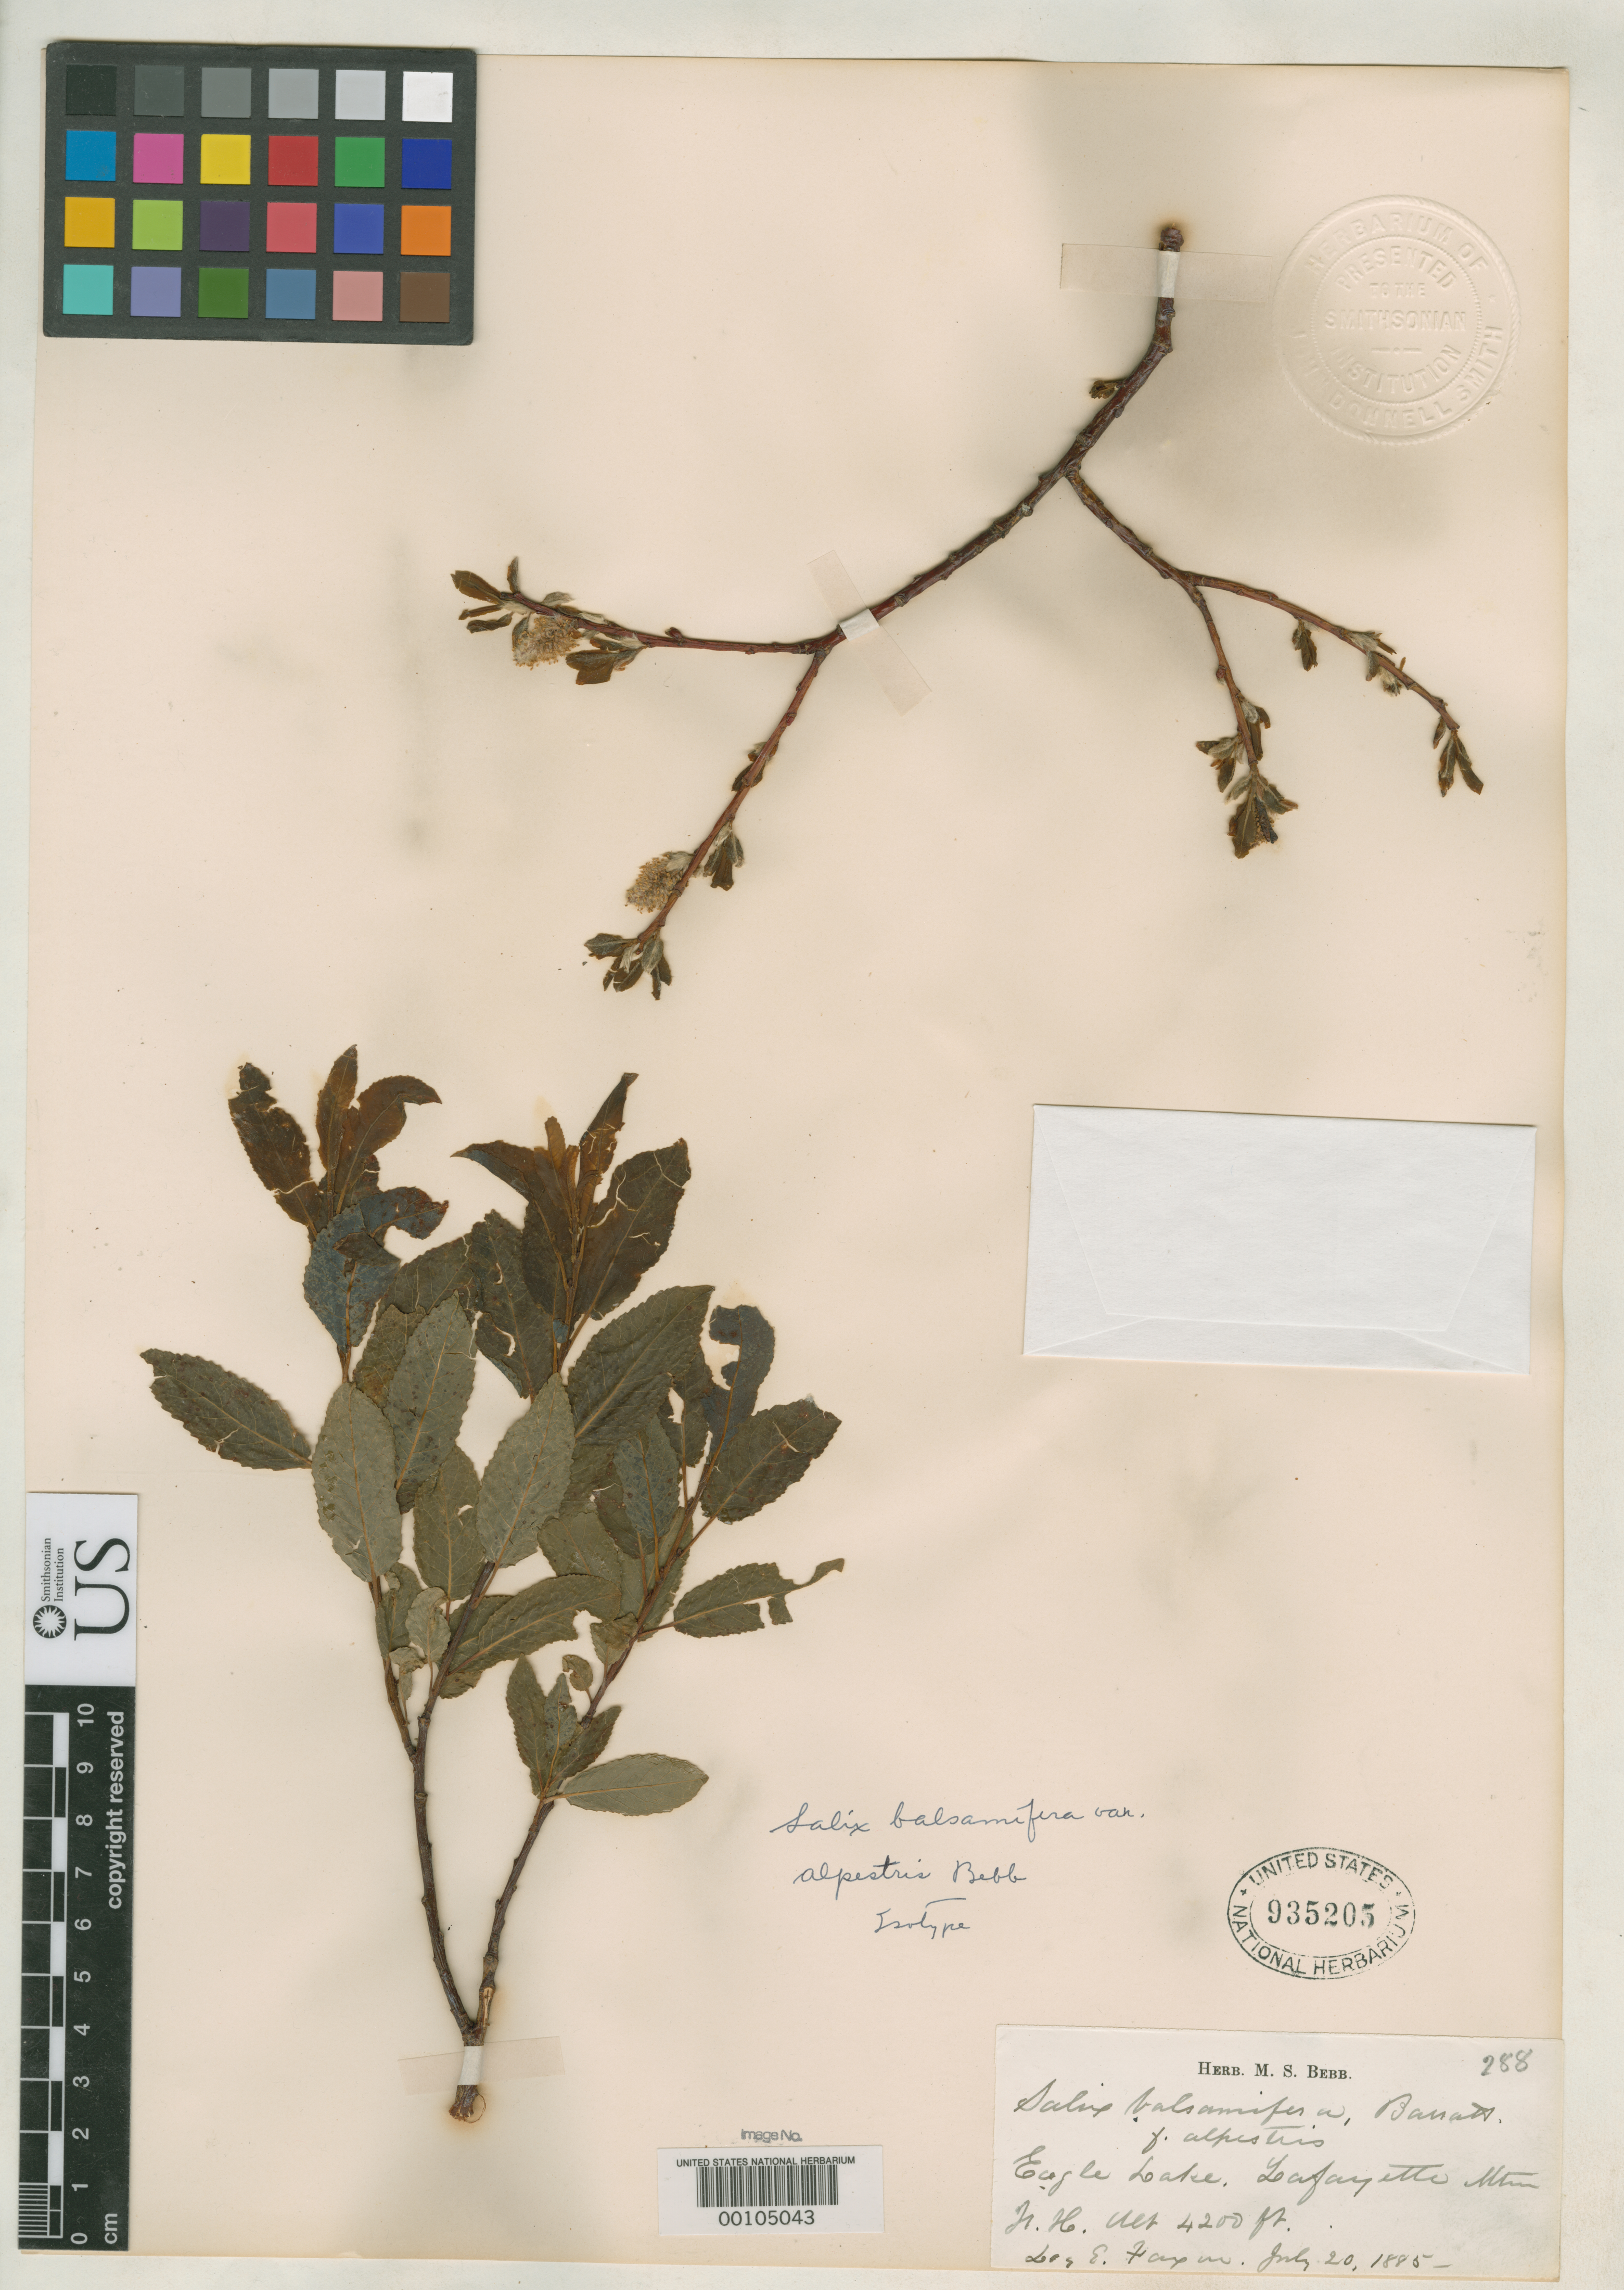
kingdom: Plantae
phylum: Tracheophyta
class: Magnoliopsida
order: Malpighiales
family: Salicaceae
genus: Salix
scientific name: Salix balsamifera var. alpestris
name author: Bebb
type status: Isotype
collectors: E. Faxon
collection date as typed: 20 Jul 1885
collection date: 1885-07-20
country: United States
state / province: New Hampshire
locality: Eagle Lake, Mt. Lafayette; alt. 4200 ft.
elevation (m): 1280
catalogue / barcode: US 935205